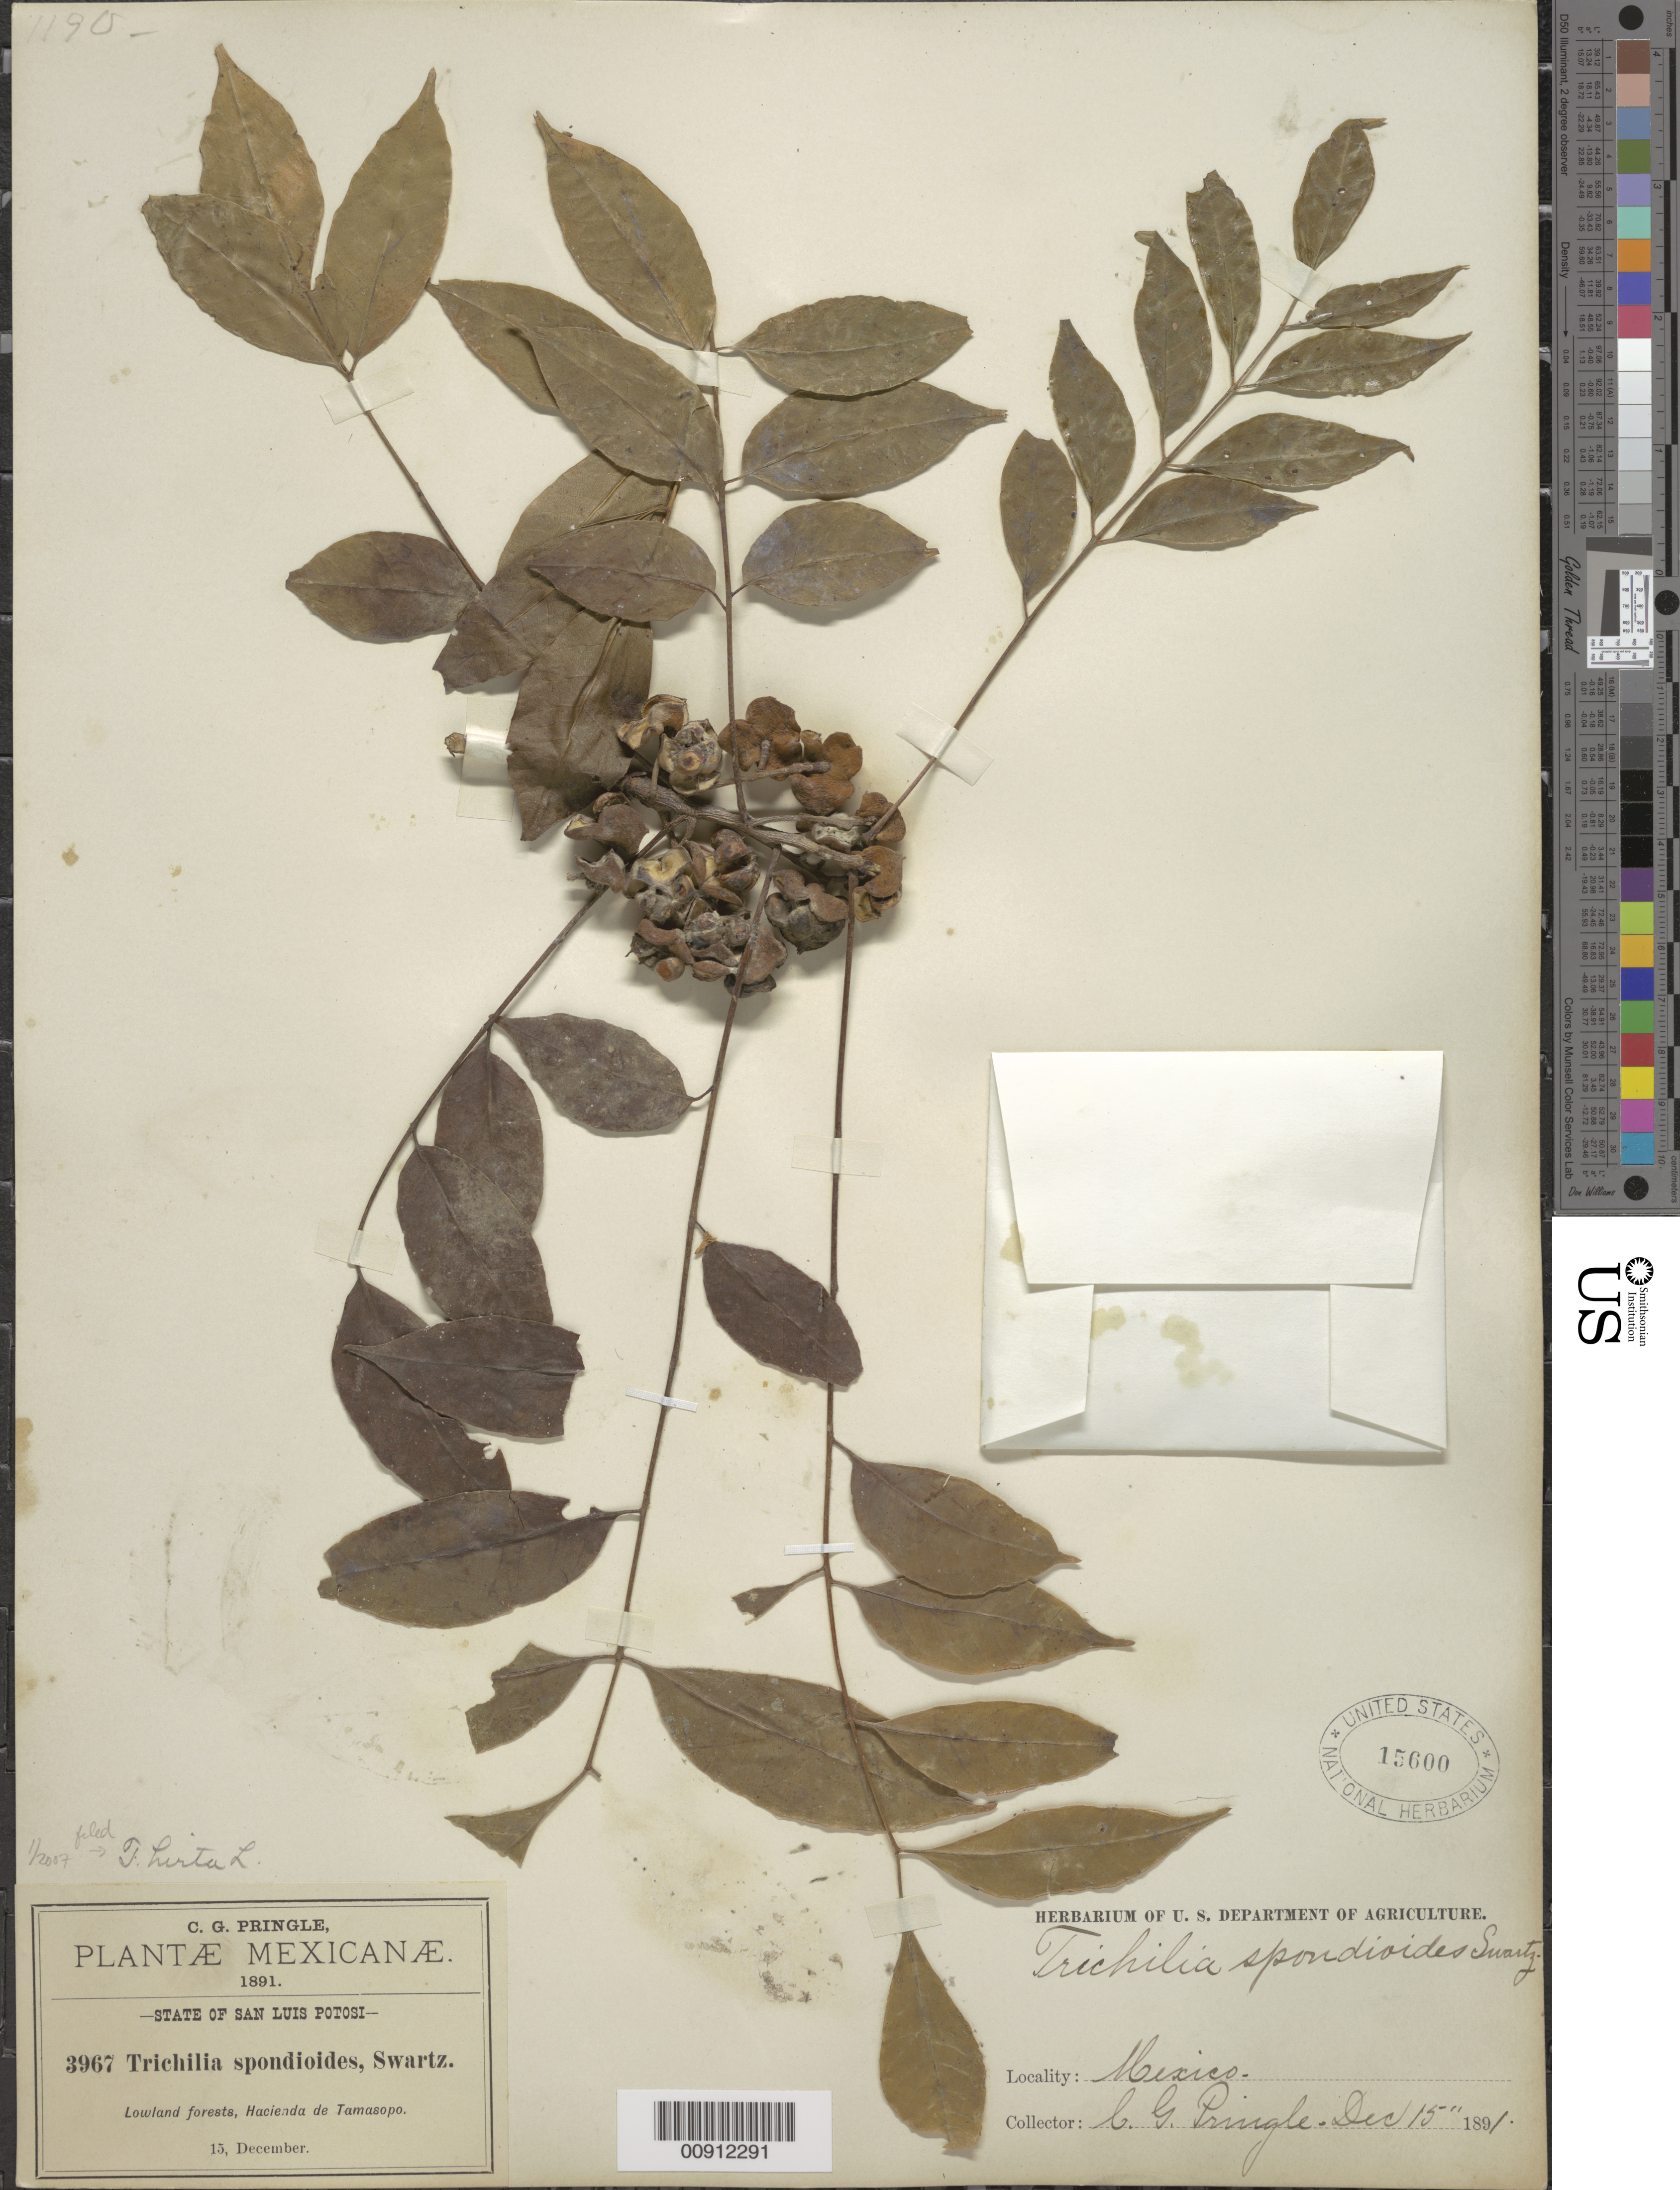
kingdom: Plantae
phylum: Tracheophyta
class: Magnoliopsida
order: Sapindales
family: Meliaceae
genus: Trichilia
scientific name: Trichilia hirta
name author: L.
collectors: C. G. Pringle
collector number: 3967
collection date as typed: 15 Dec 1891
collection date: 1891-12-15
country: Mexico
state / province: San Luis Potosí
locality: Hacienda de Tamasopo. State of San Luis Potosí.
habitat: Lowland forest.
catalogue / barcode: US 15600